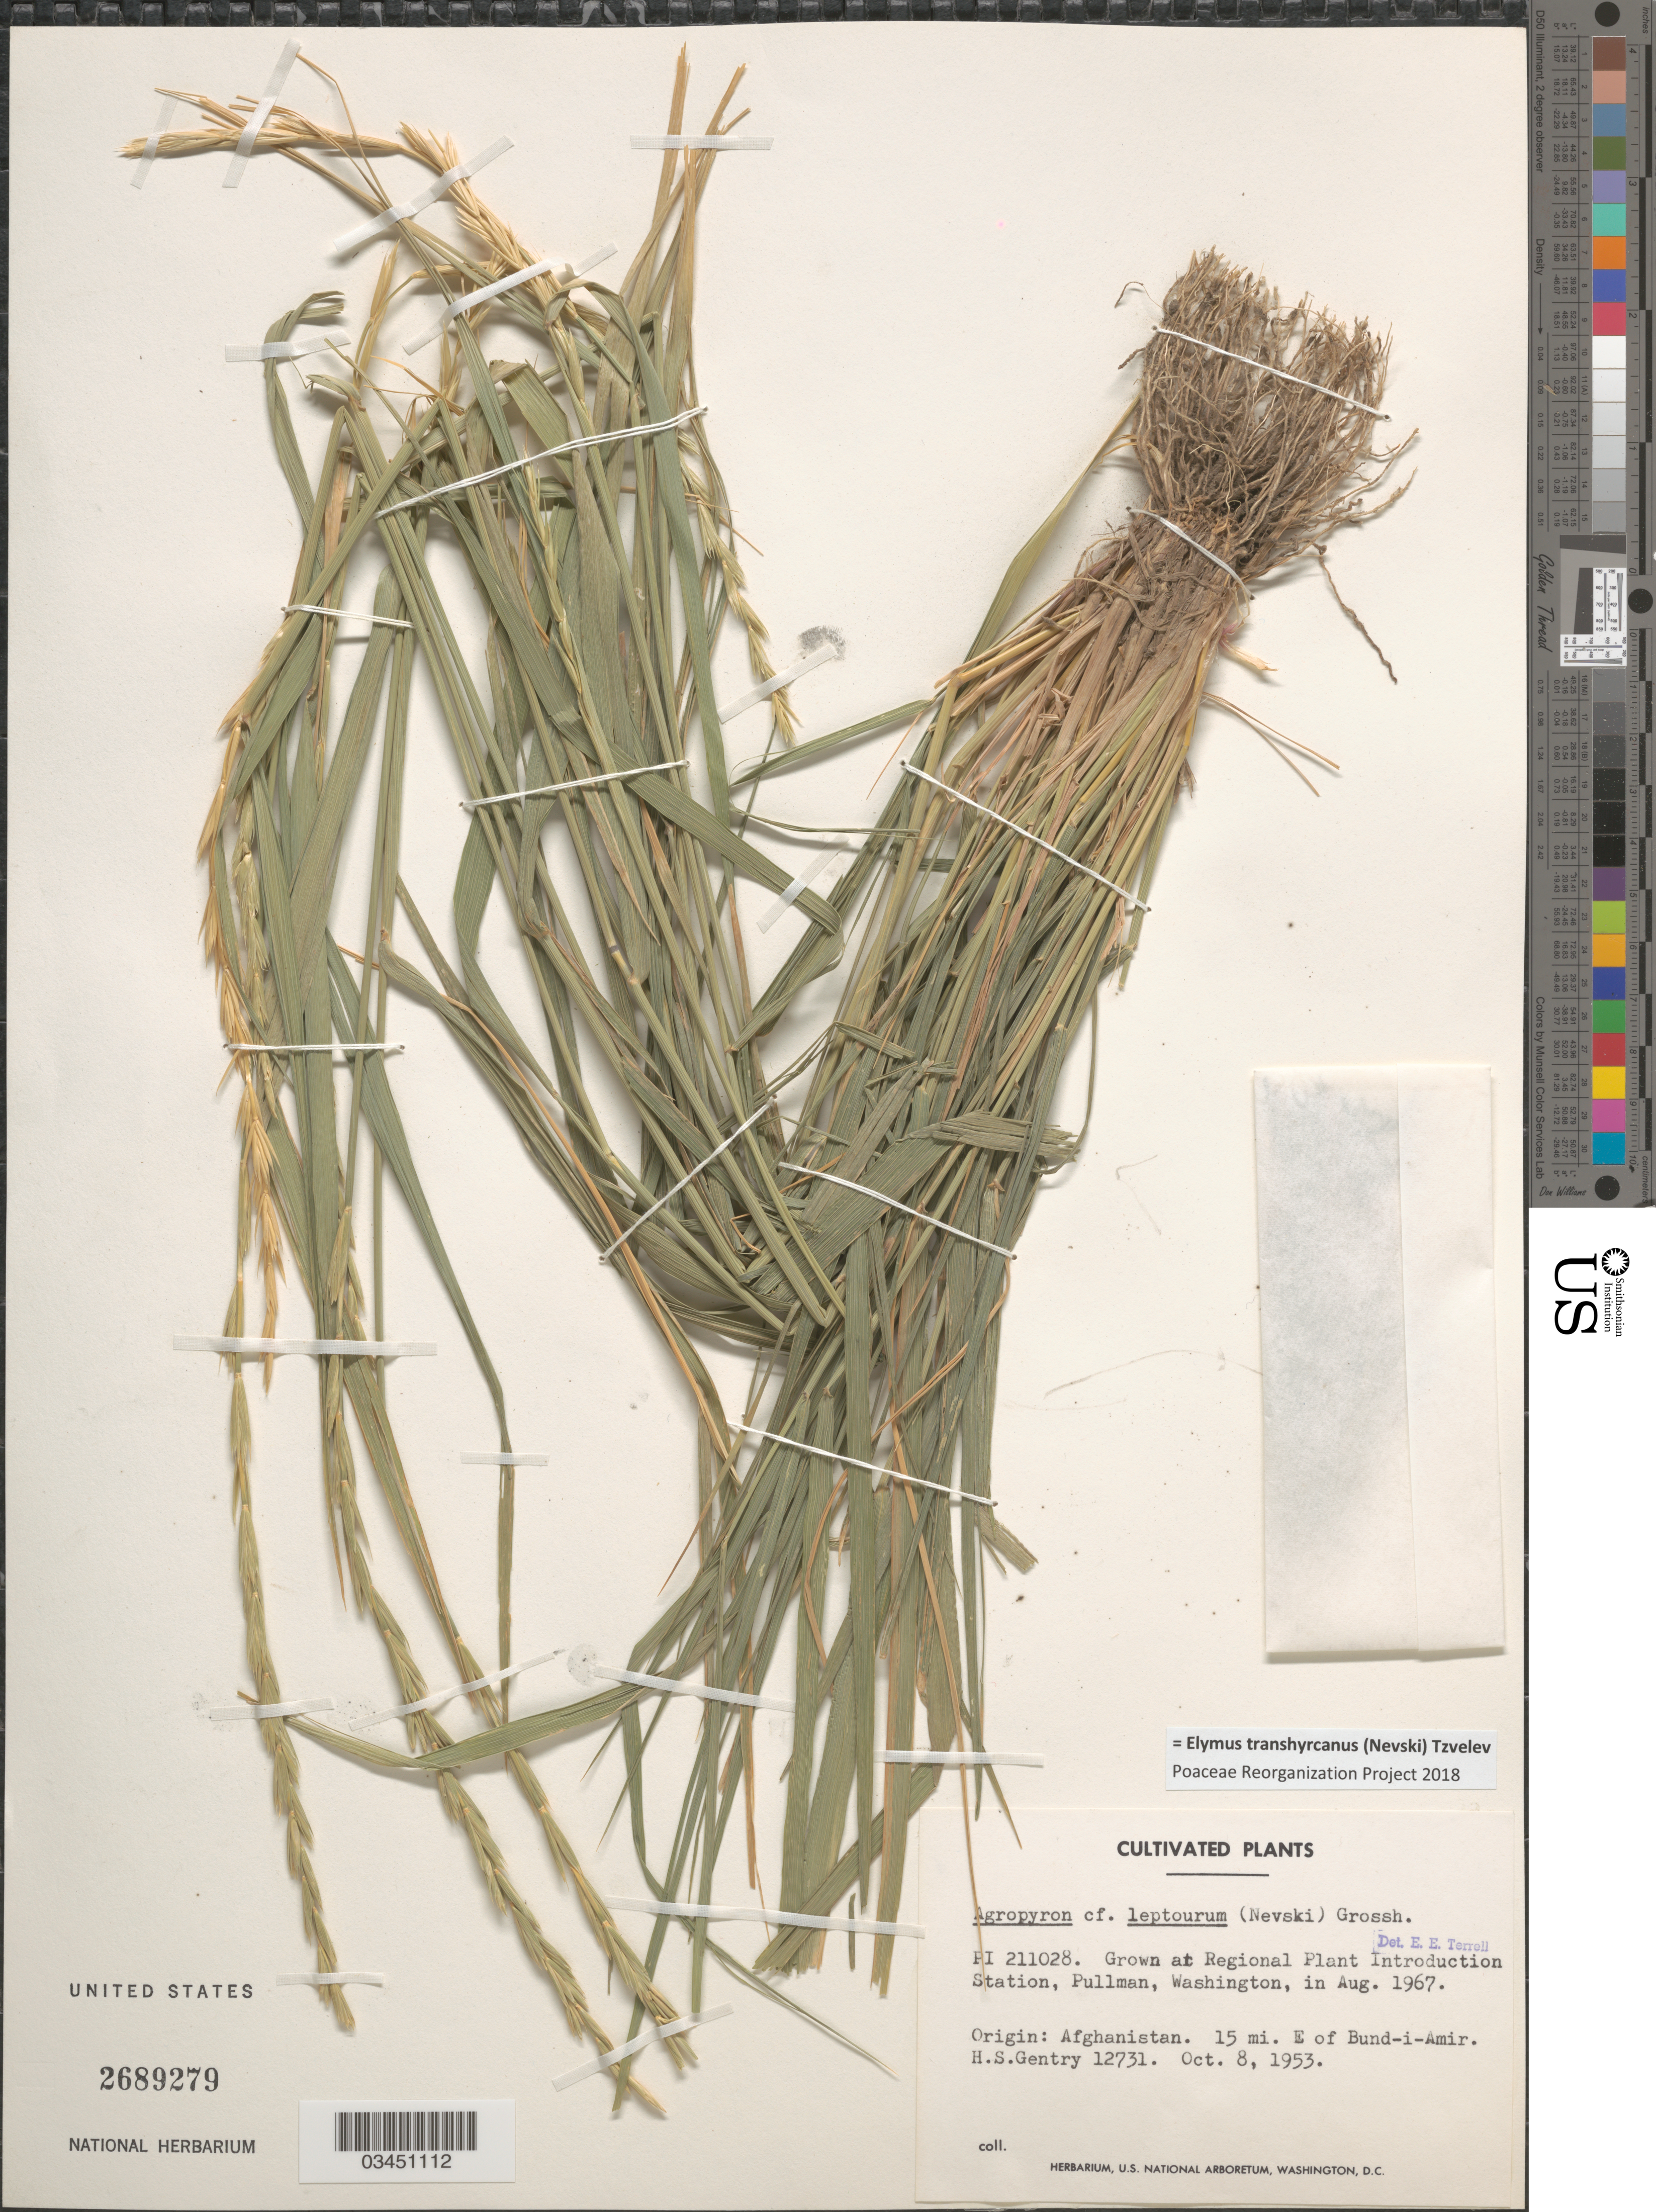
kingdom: Plantae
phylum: Tracheophyta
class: Liliopsida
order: Poales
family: Poaceae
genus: Elymus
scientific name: Elymus transhyrcanus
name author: (Nevski) Tzvelev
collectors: Regional Plant Introduction Station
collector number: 211028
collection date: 1967-08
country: United States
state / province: Washington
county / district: Whitman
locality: At Regional Plant Introduction Station, Pullman.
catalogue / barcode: US 2689279